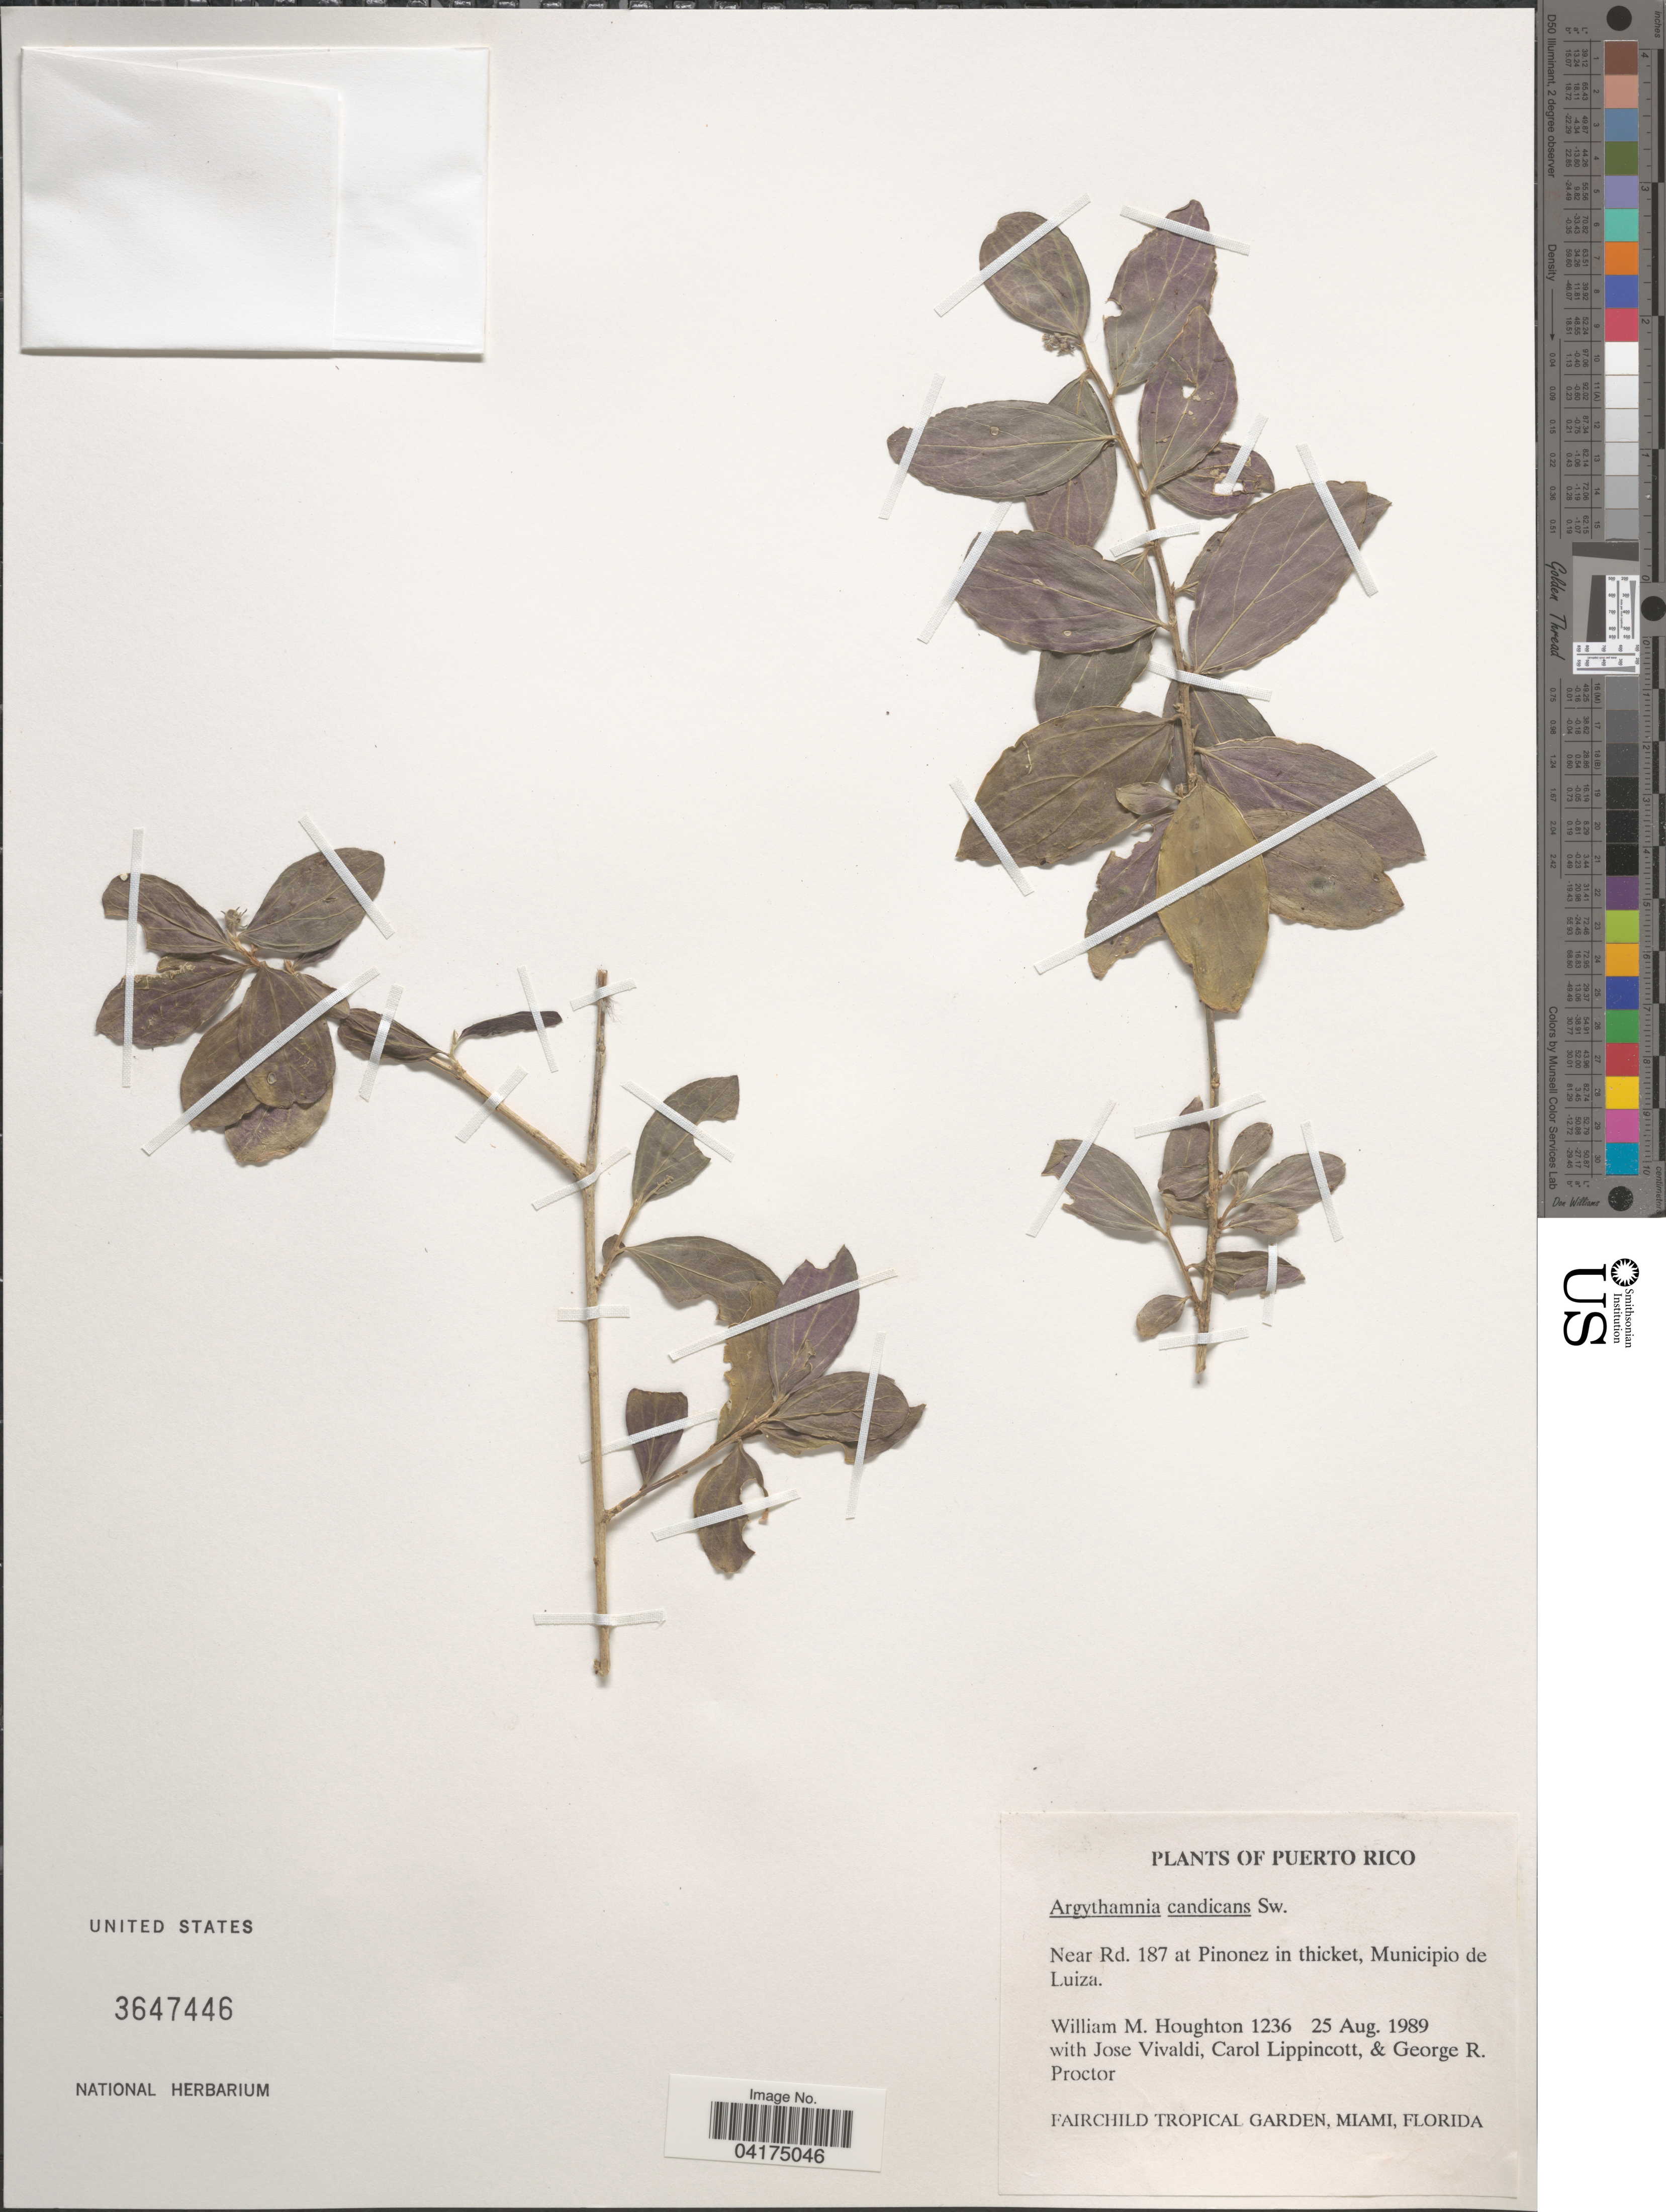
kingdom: Plantae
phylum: Tracheophyta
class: Magnoliopsida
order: Malpighiales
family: Euphorbiaceae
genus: Argythamnia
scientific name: Argythamnia candicans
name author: Sw.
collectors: W. Houghton, J. L. Vivaldi, C. Lippincott & G. Proctor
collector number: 1236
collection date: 1989-08-25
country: Puerto Rico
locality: Near Rd. 187 at Pinonez in thicket, Municipio de Luiza.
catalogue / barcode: US 3647446